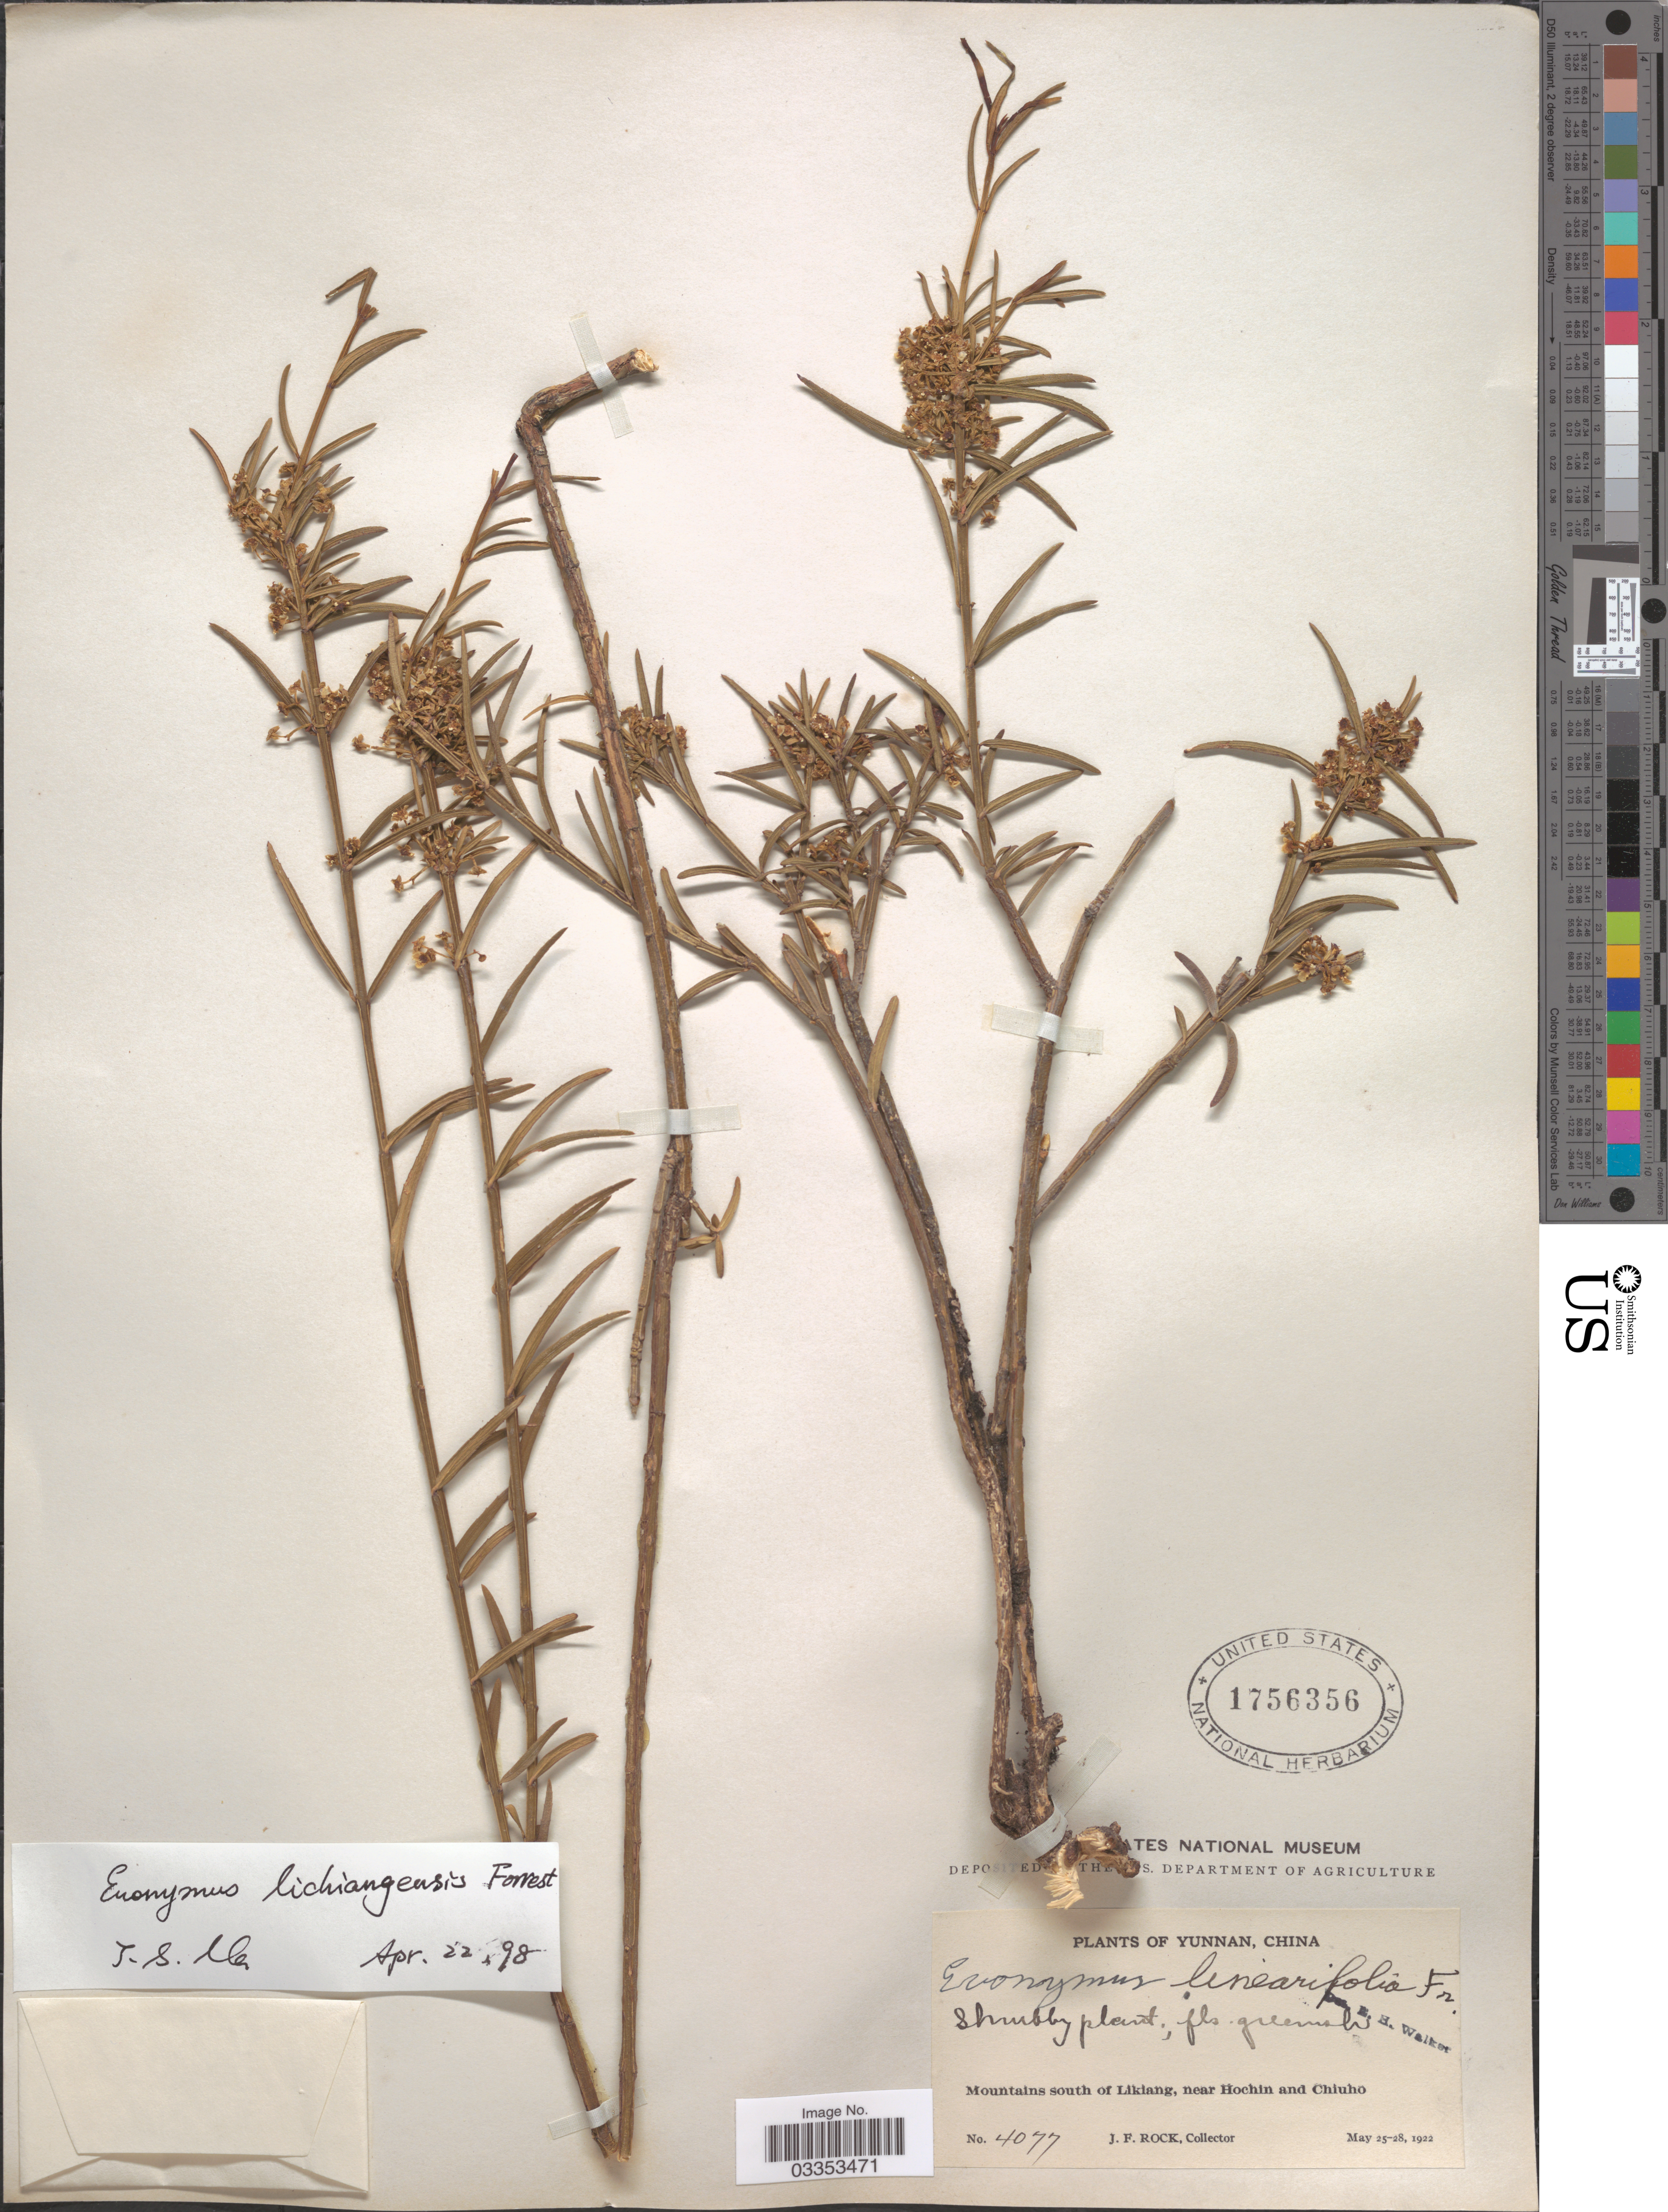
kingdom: Plantae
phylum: Tracheophyta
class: Magnoliopsida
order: Celastrales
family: Celastraceae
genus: Euonymus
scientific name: Euonymus lichiangensis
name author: W.W. Sm.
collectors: J. Rock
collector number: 4077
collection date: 1922-05-25/1922-05-28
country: China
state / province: Yunnan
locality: Mountains south of Likiang, near Hochin and Chiuho.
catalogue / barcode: US 1756356